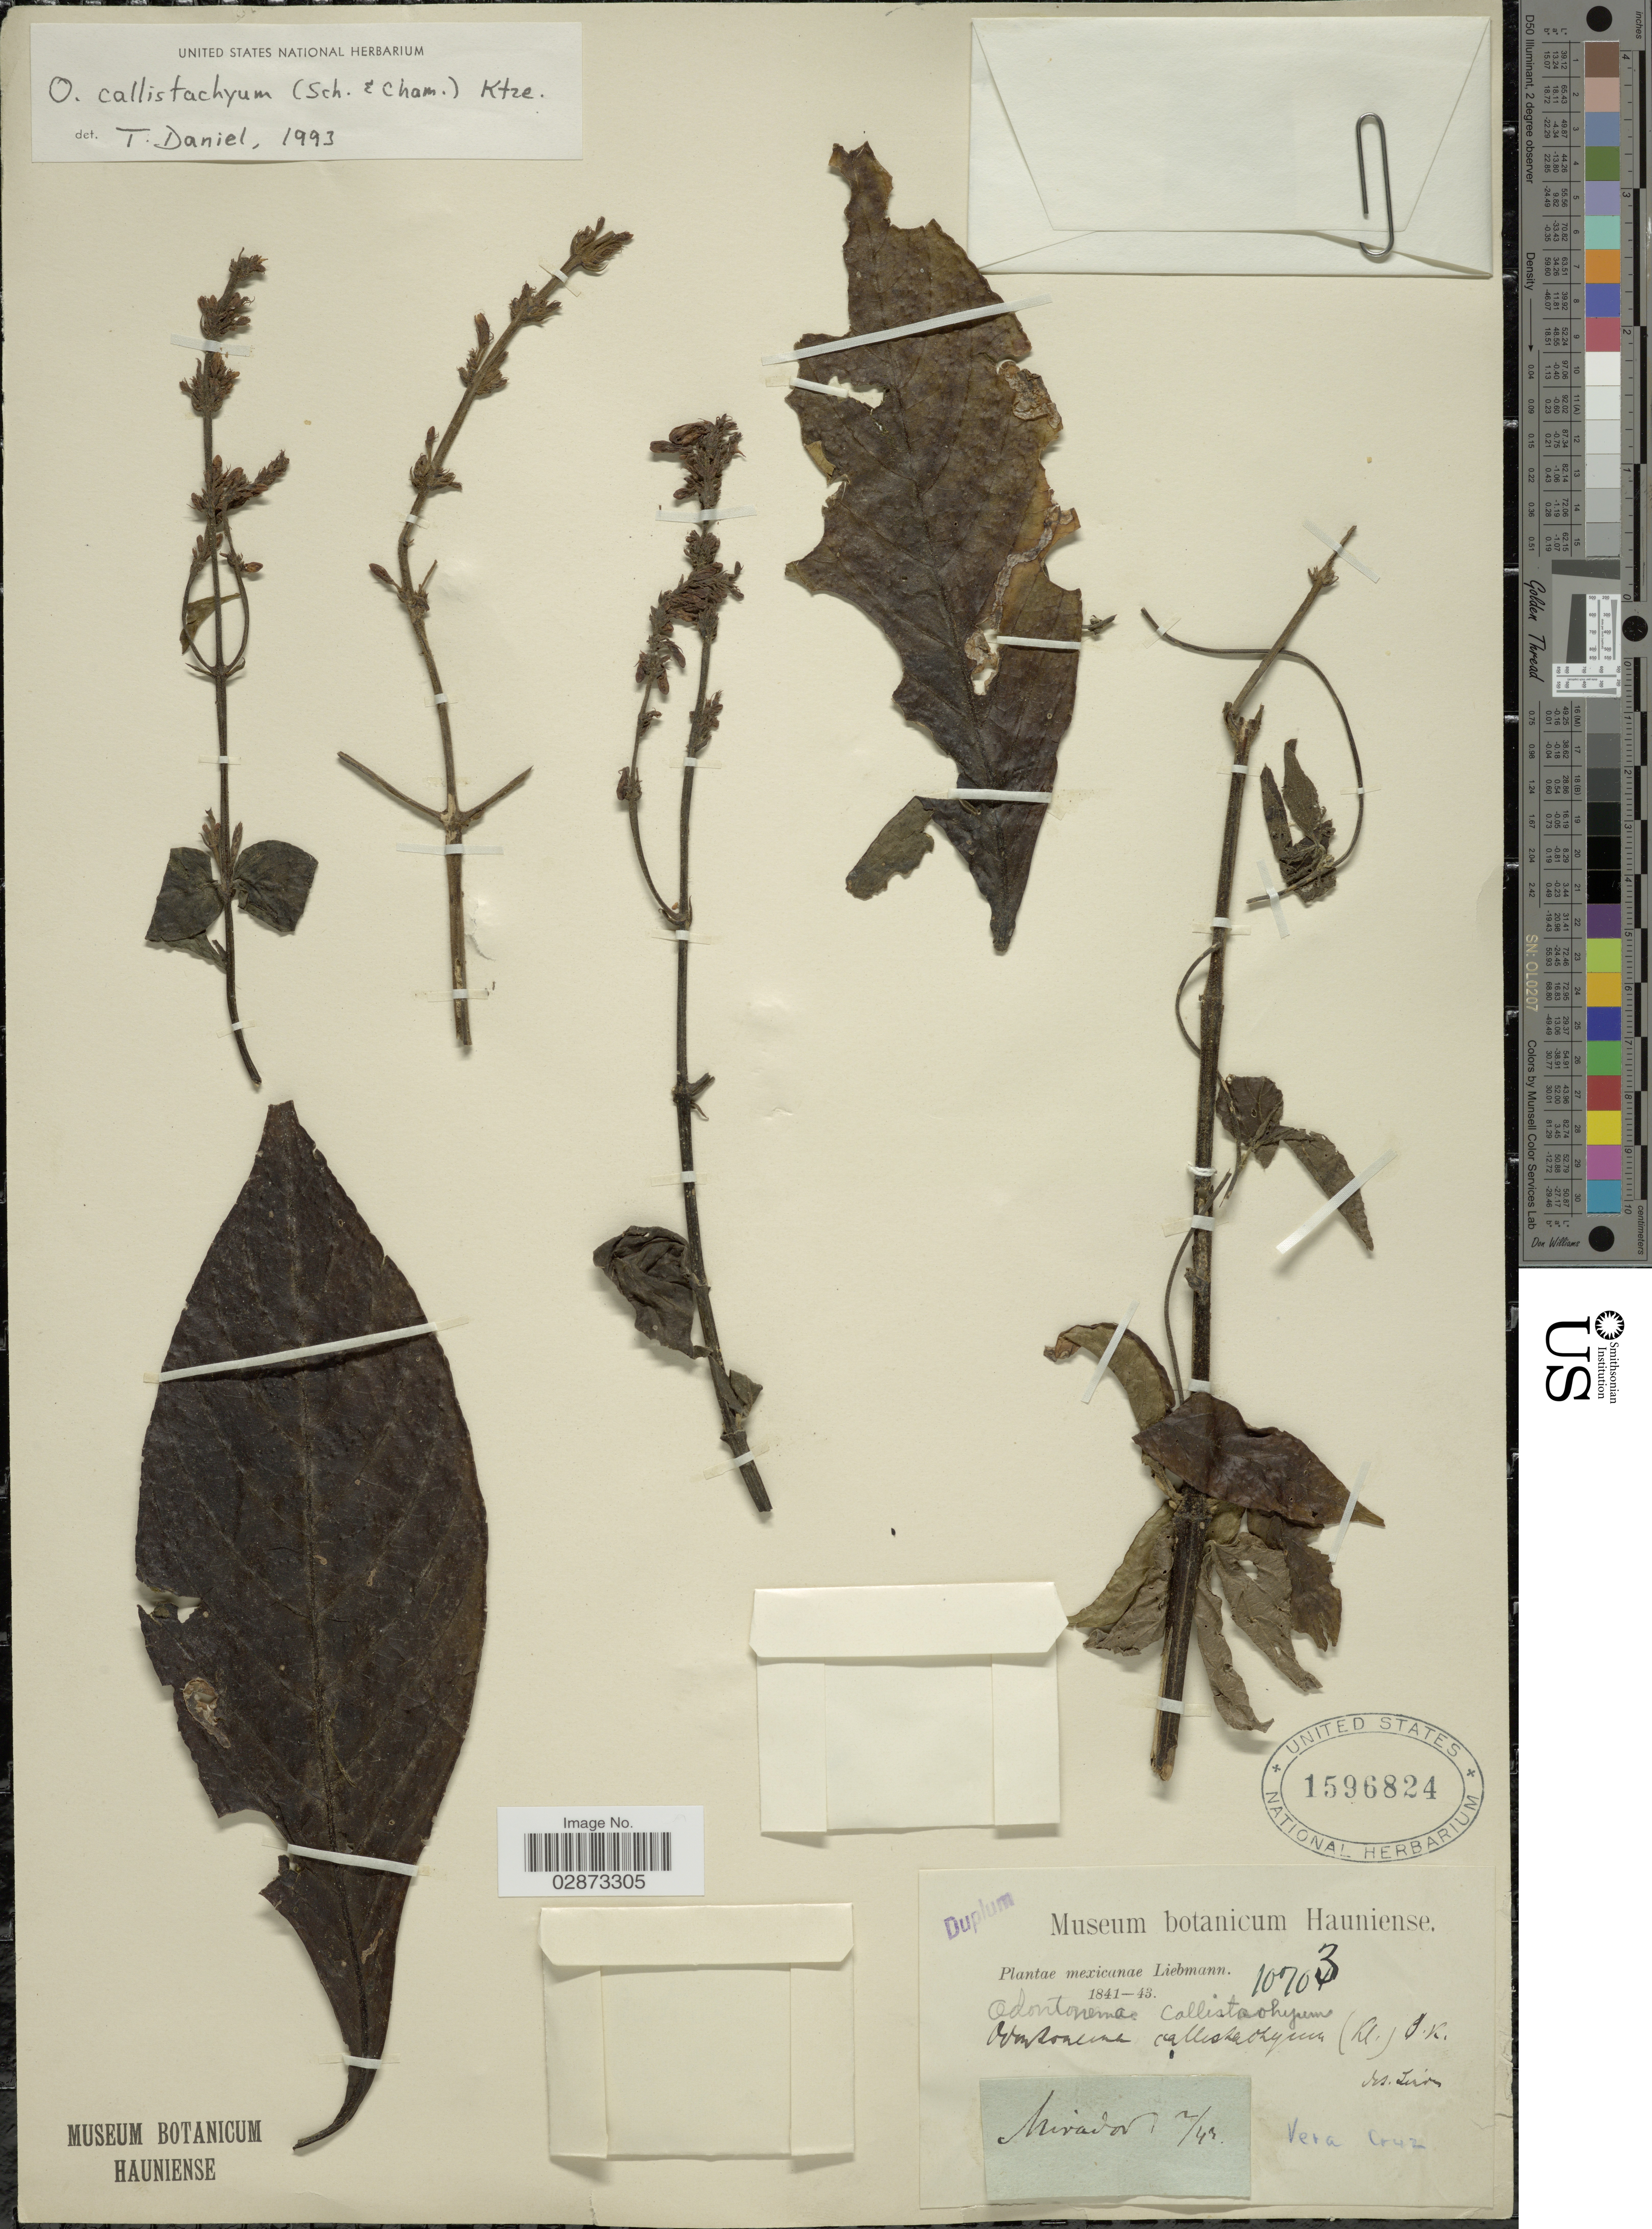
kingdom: Plantae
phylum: Tracheophyta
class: Magnoliopsida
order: Lamiales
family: Acanthaceae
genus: Odontonema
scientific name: Odontonema callistachyum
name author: (Schltdl. & Cham.) Kuntze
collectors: Liebmann, --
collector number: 10703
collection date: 1843-02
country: Mexico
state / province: Veracruz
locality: Vera Cruz. Mirador.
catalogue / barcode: US 1596824